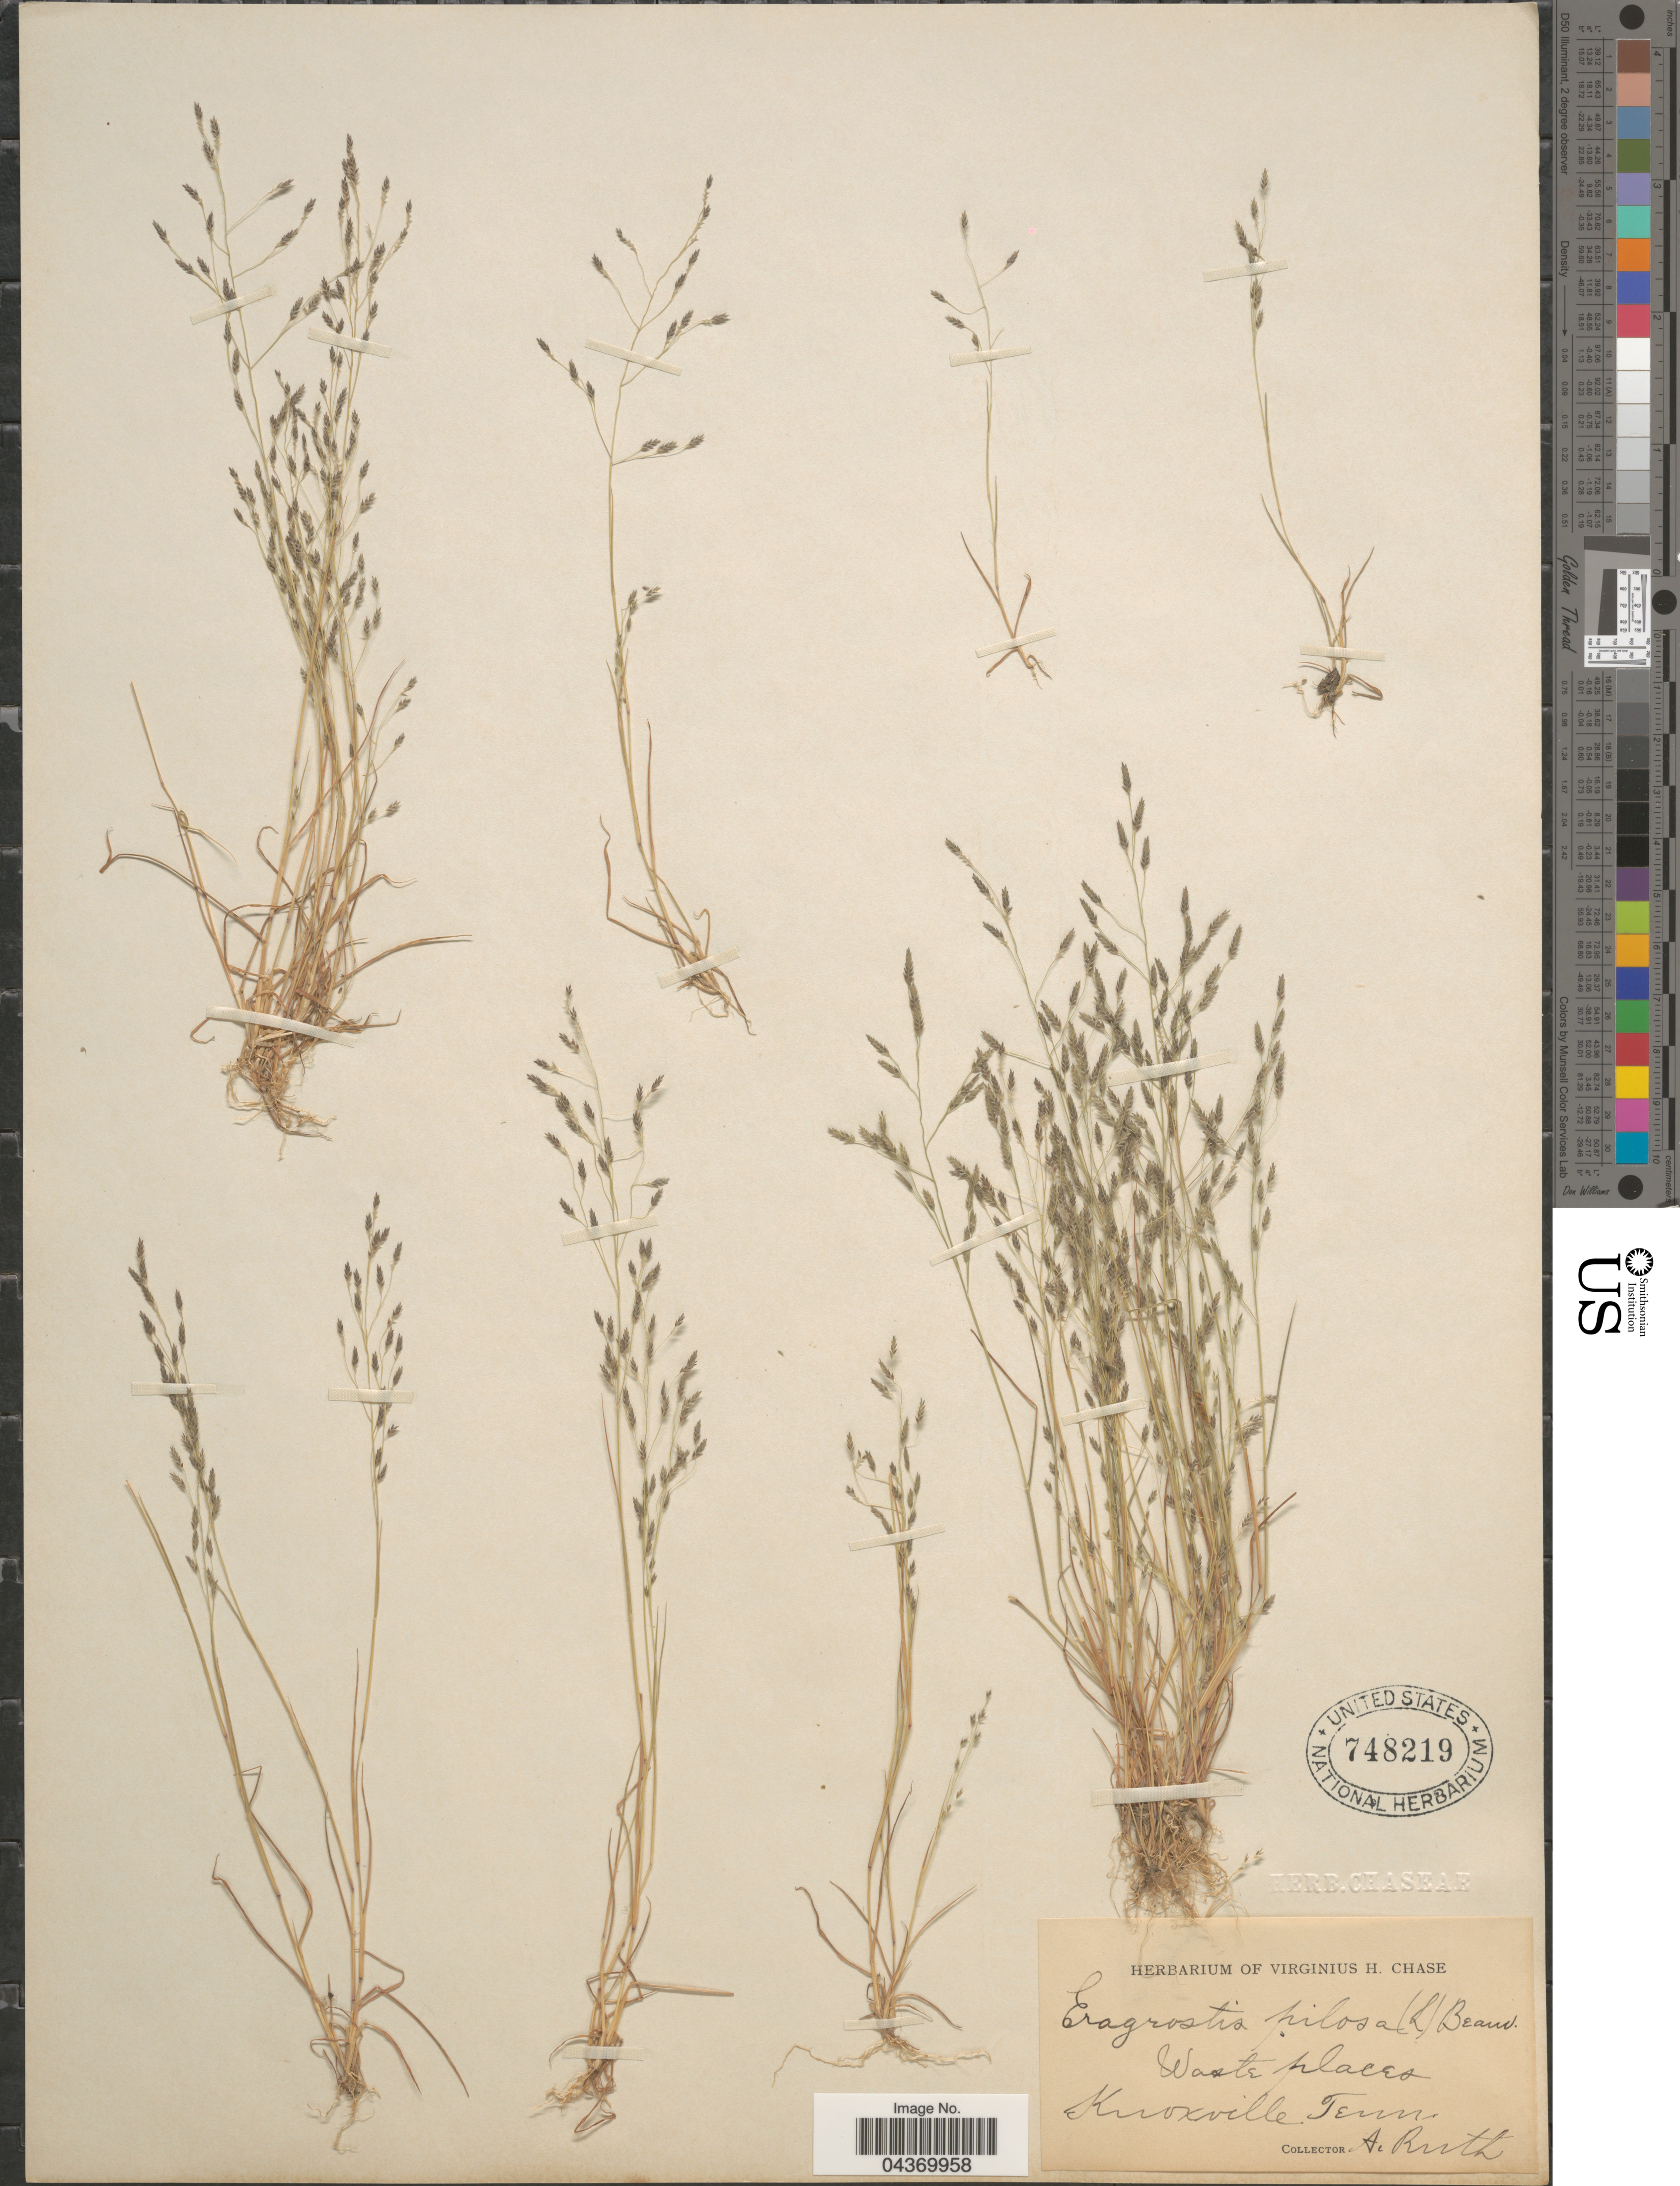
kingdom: Plantae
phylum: Tracheophyta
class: Liliopsida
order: Poales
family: Poaceae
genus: Eragrostis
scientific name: Eragrostis pectinacea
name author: (Michx.) Nees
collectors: A. Ruth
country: United States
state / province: Tennessee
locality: Knoxville.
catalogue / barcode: US 748219